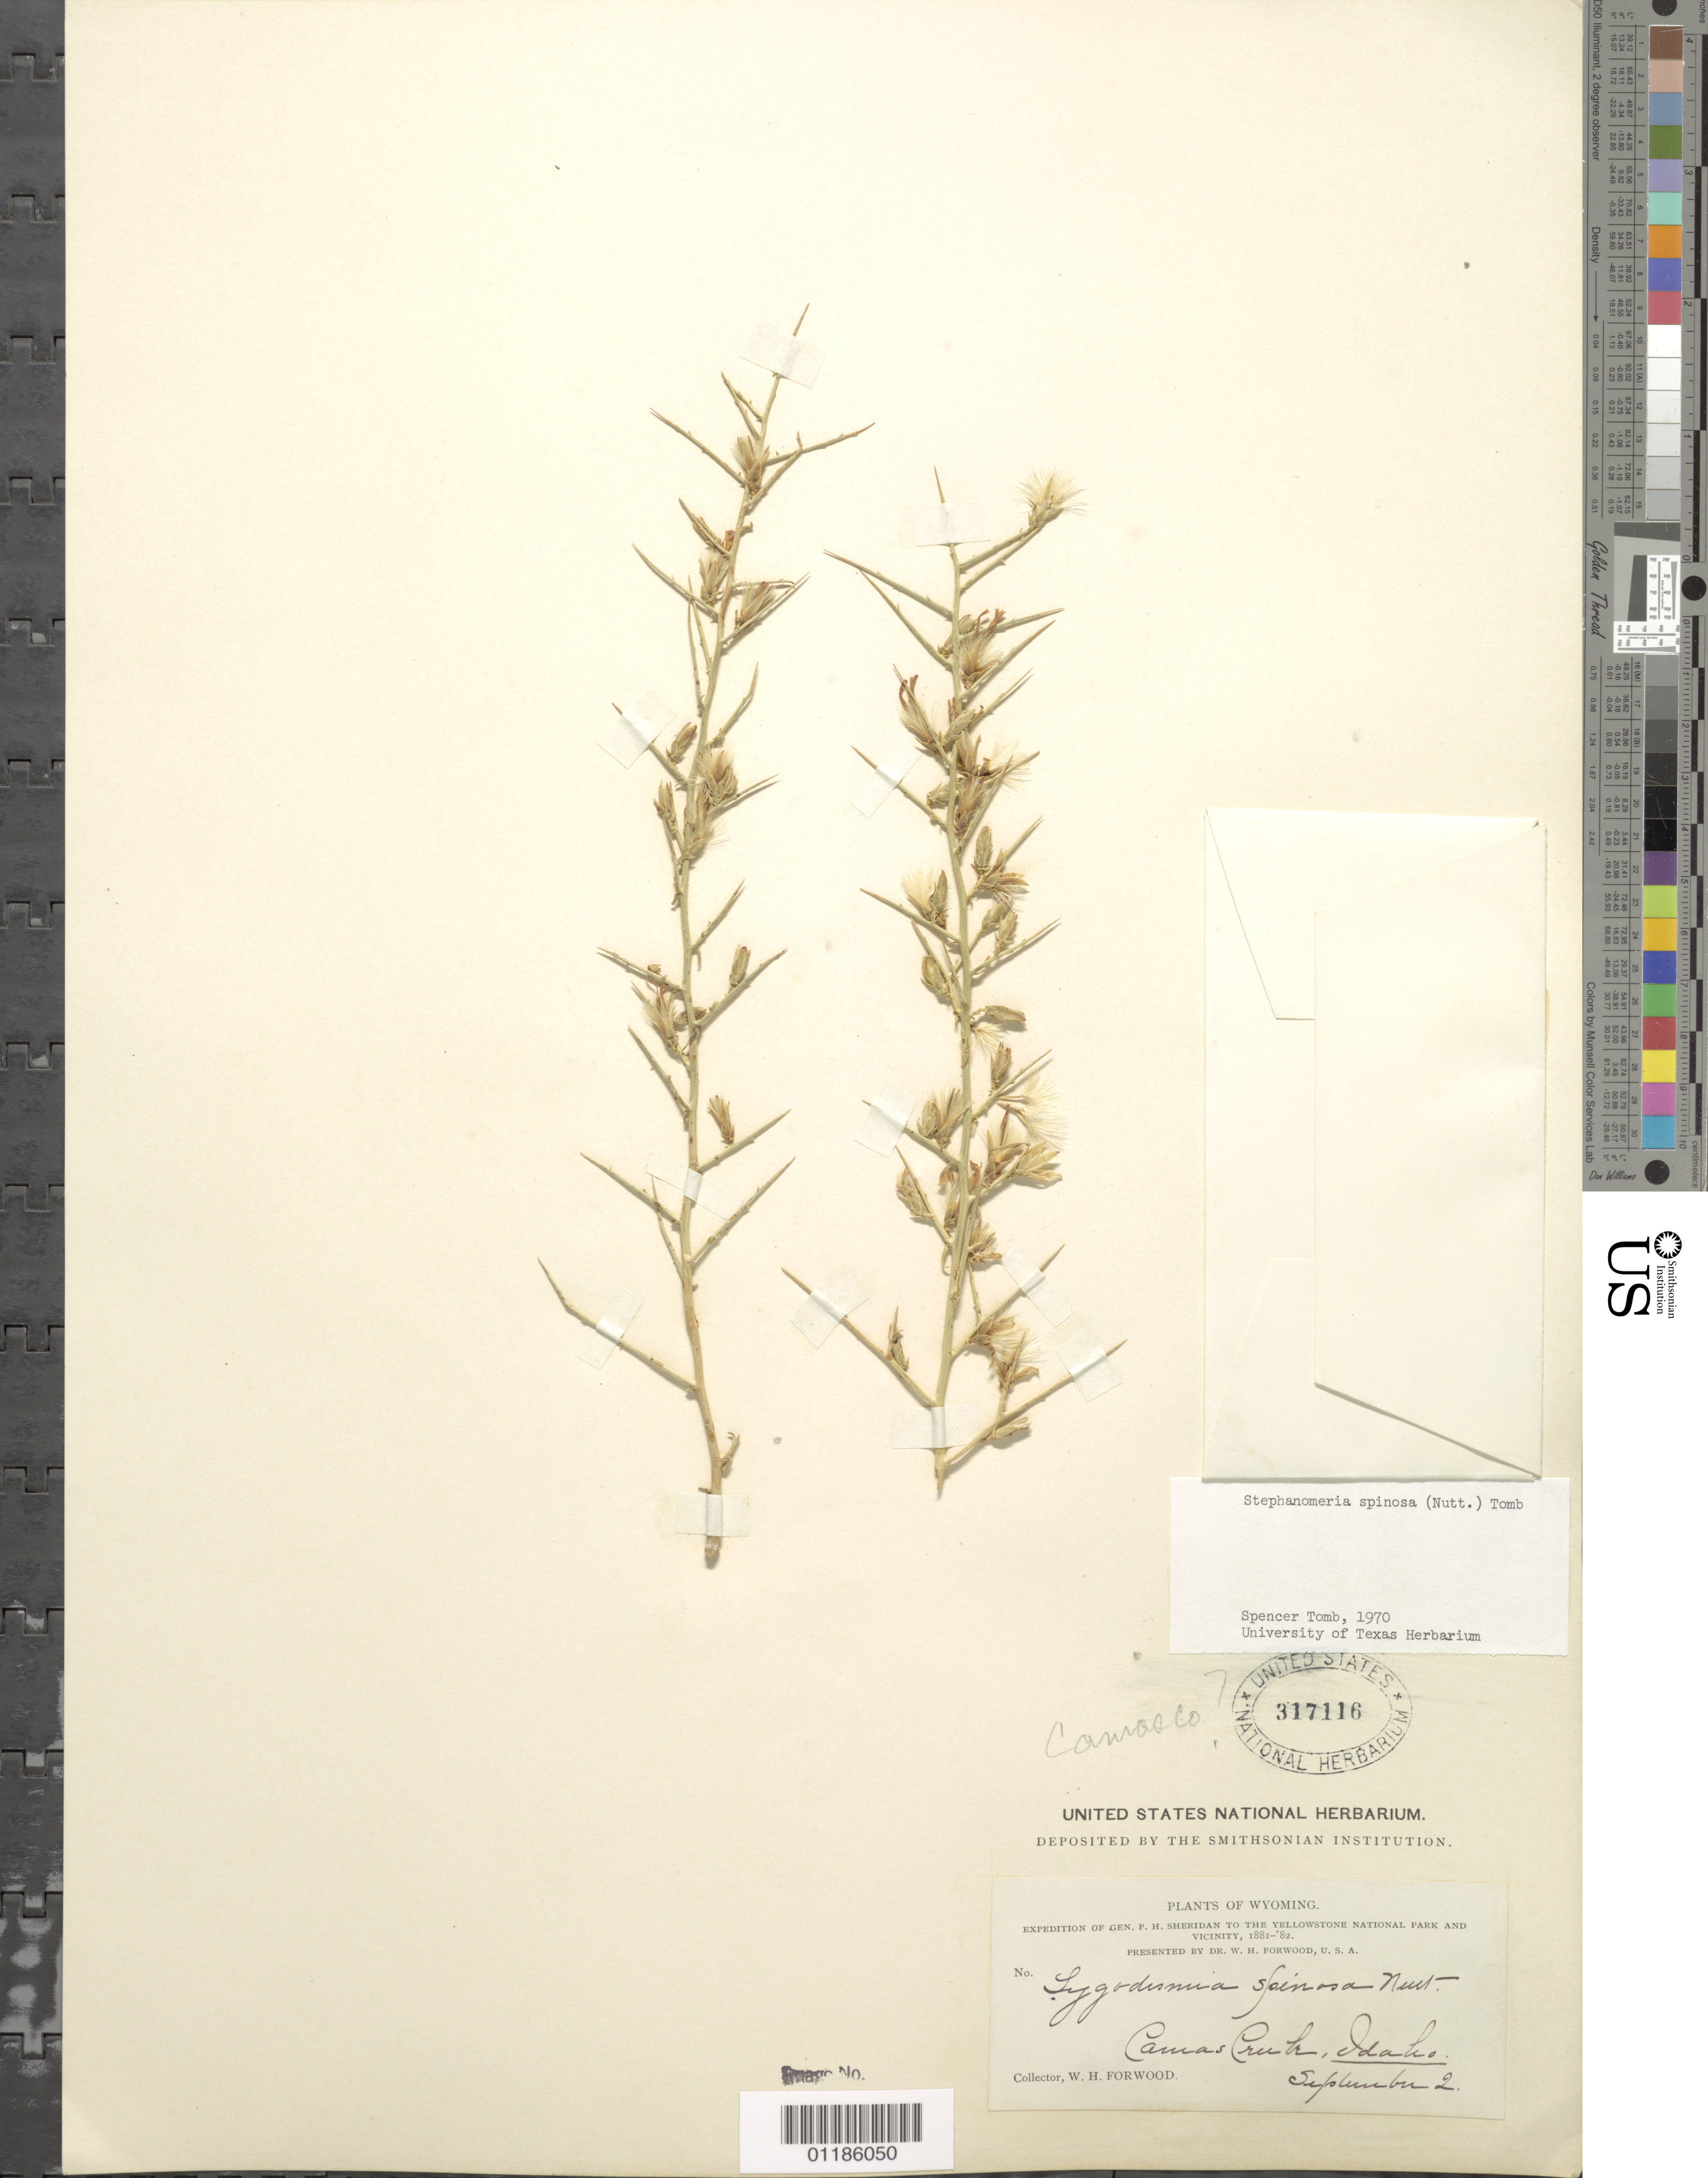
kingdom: Plantae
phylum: Tracheophyta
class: Magnoliopsida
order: Asterales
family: Asteraceae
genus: Pleiacanthus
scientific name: Pleiacanthus spinosus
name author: (Nutt.) Rydb.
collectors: W. Forwood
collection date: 1881-09-02 or 1882-09-02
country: United States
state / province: Idaho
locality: Camas Creek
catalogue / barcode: US 317116